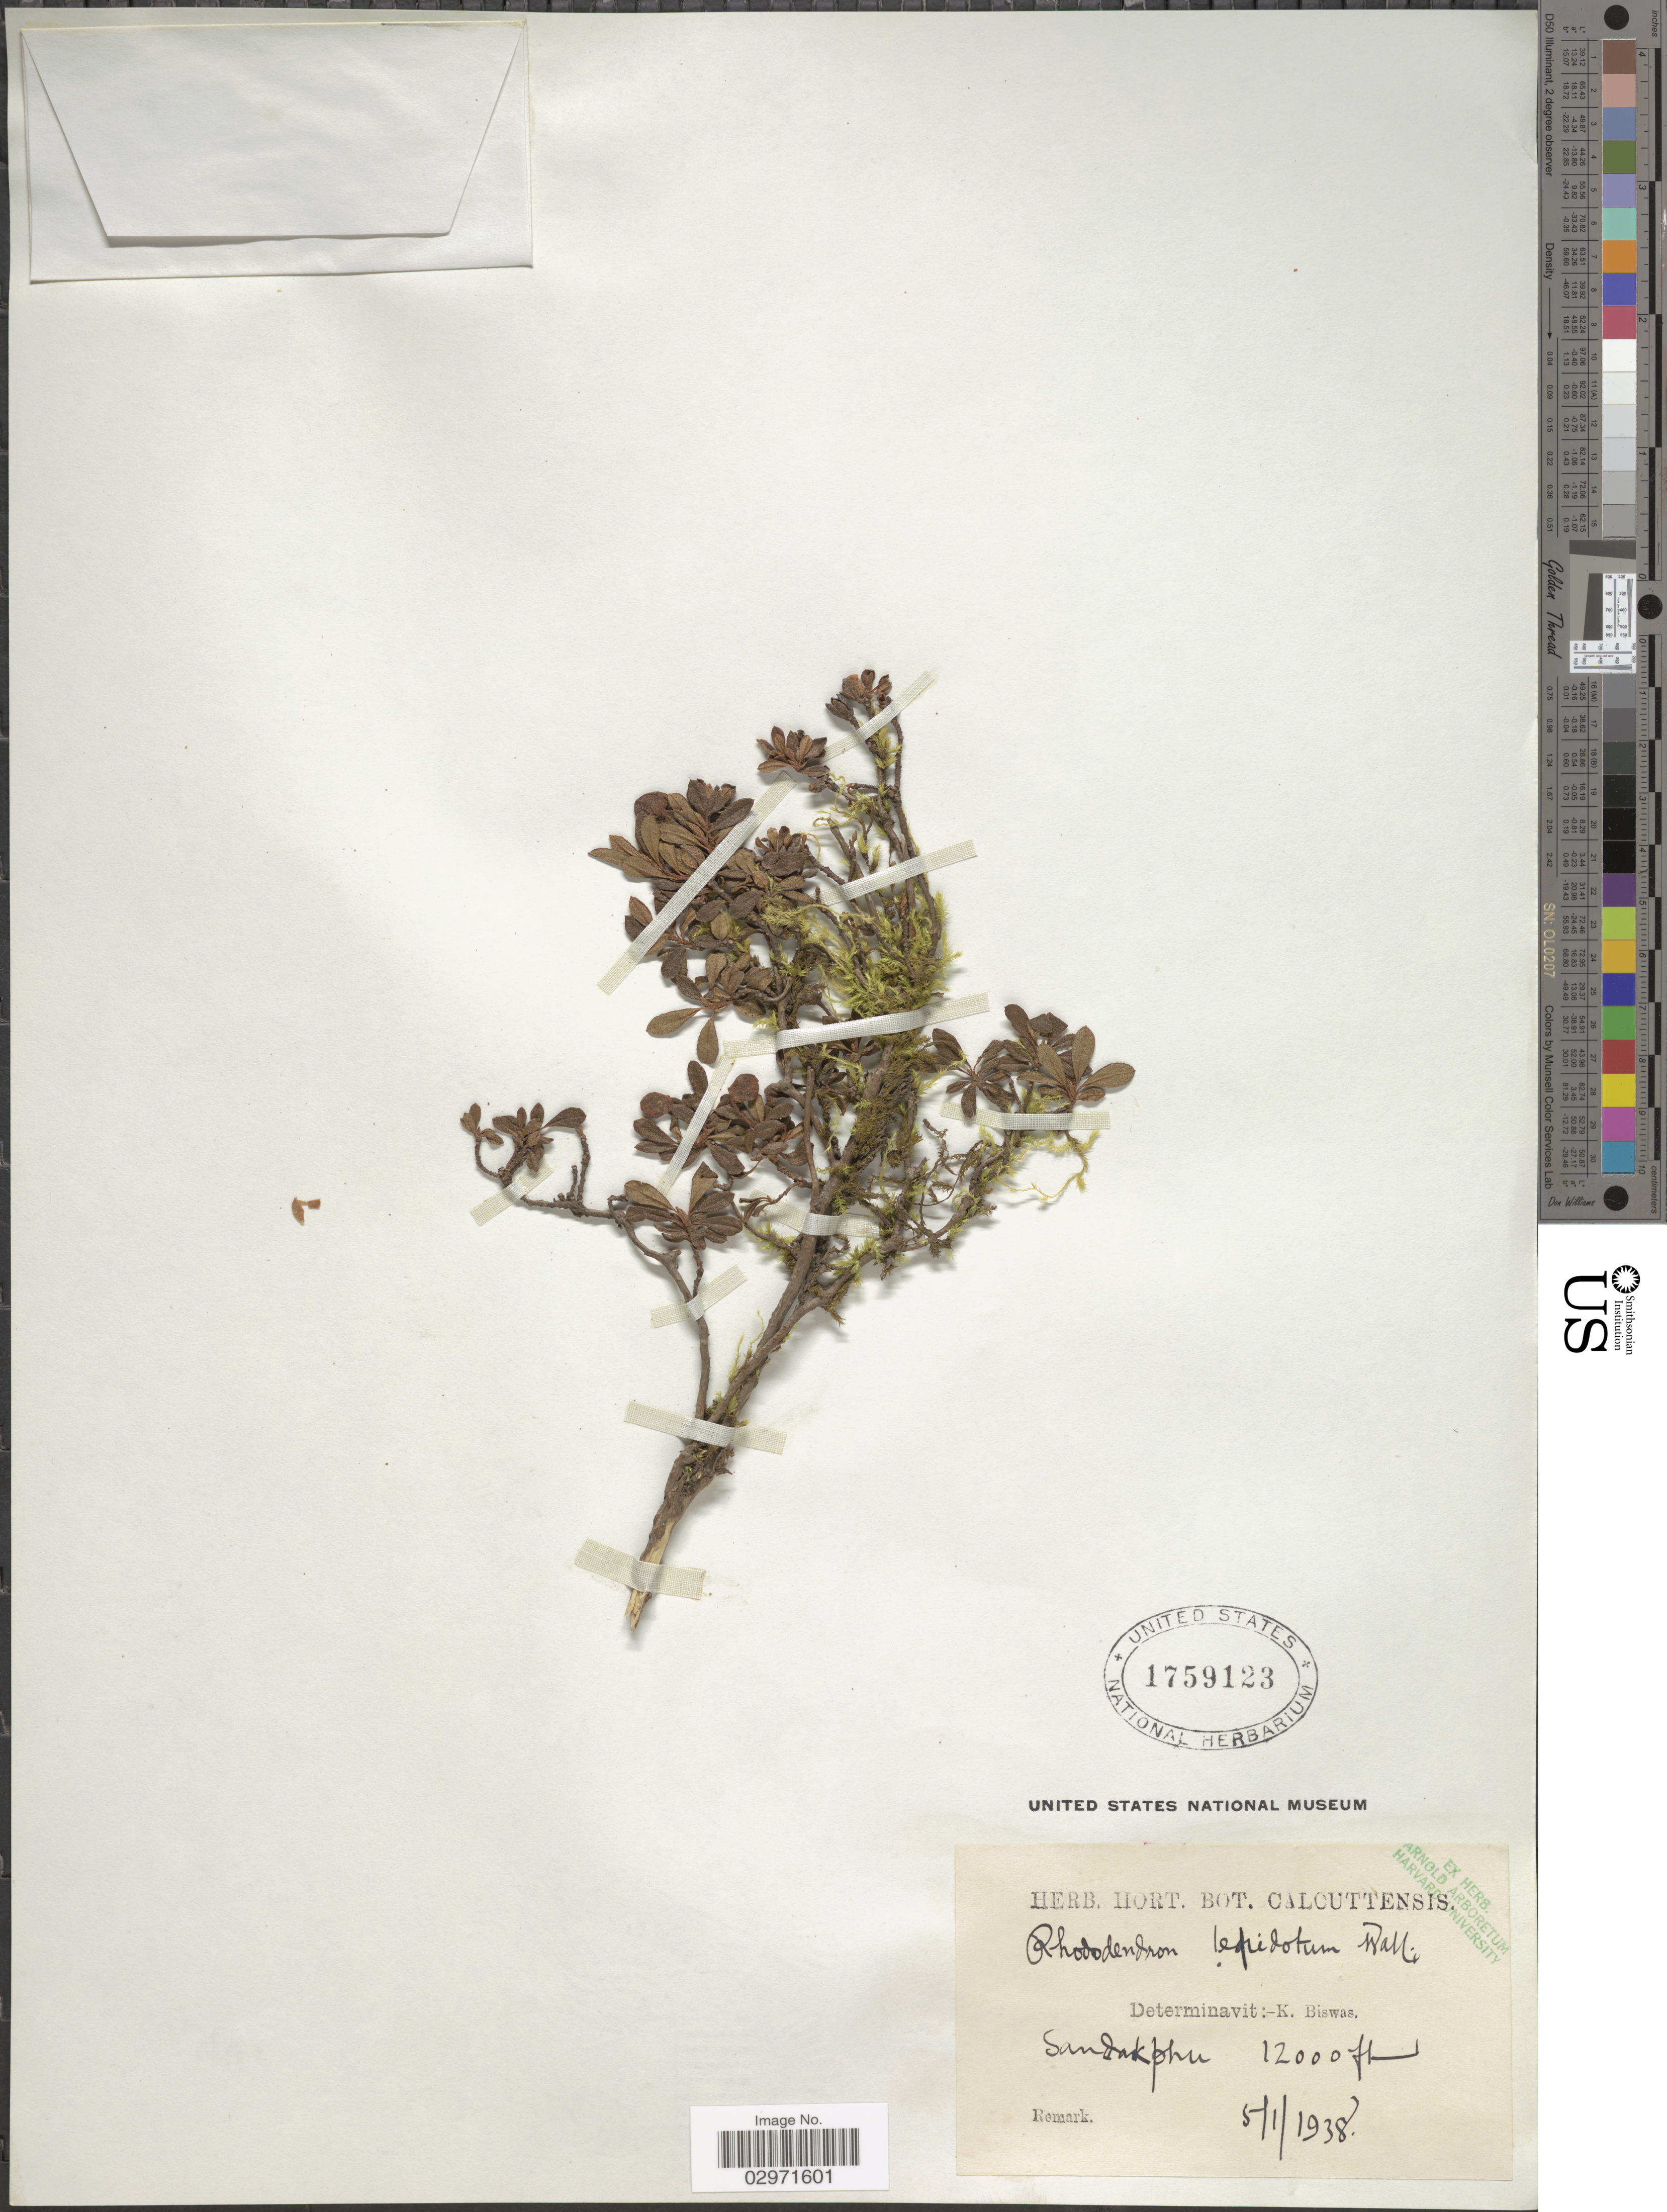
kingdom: Plantae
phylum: Tracheophyta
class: Magnoliopsida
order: Ericales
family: Ericaceae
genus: Rhododendron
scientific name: Rhododendron lepidotum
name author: Wall. ex G. Don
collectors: ex Herb. Hort. Bot. Calcuttensis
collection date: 1938-01-05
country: India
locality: Sandakphu.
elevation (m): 3658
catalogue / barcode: US 1759123